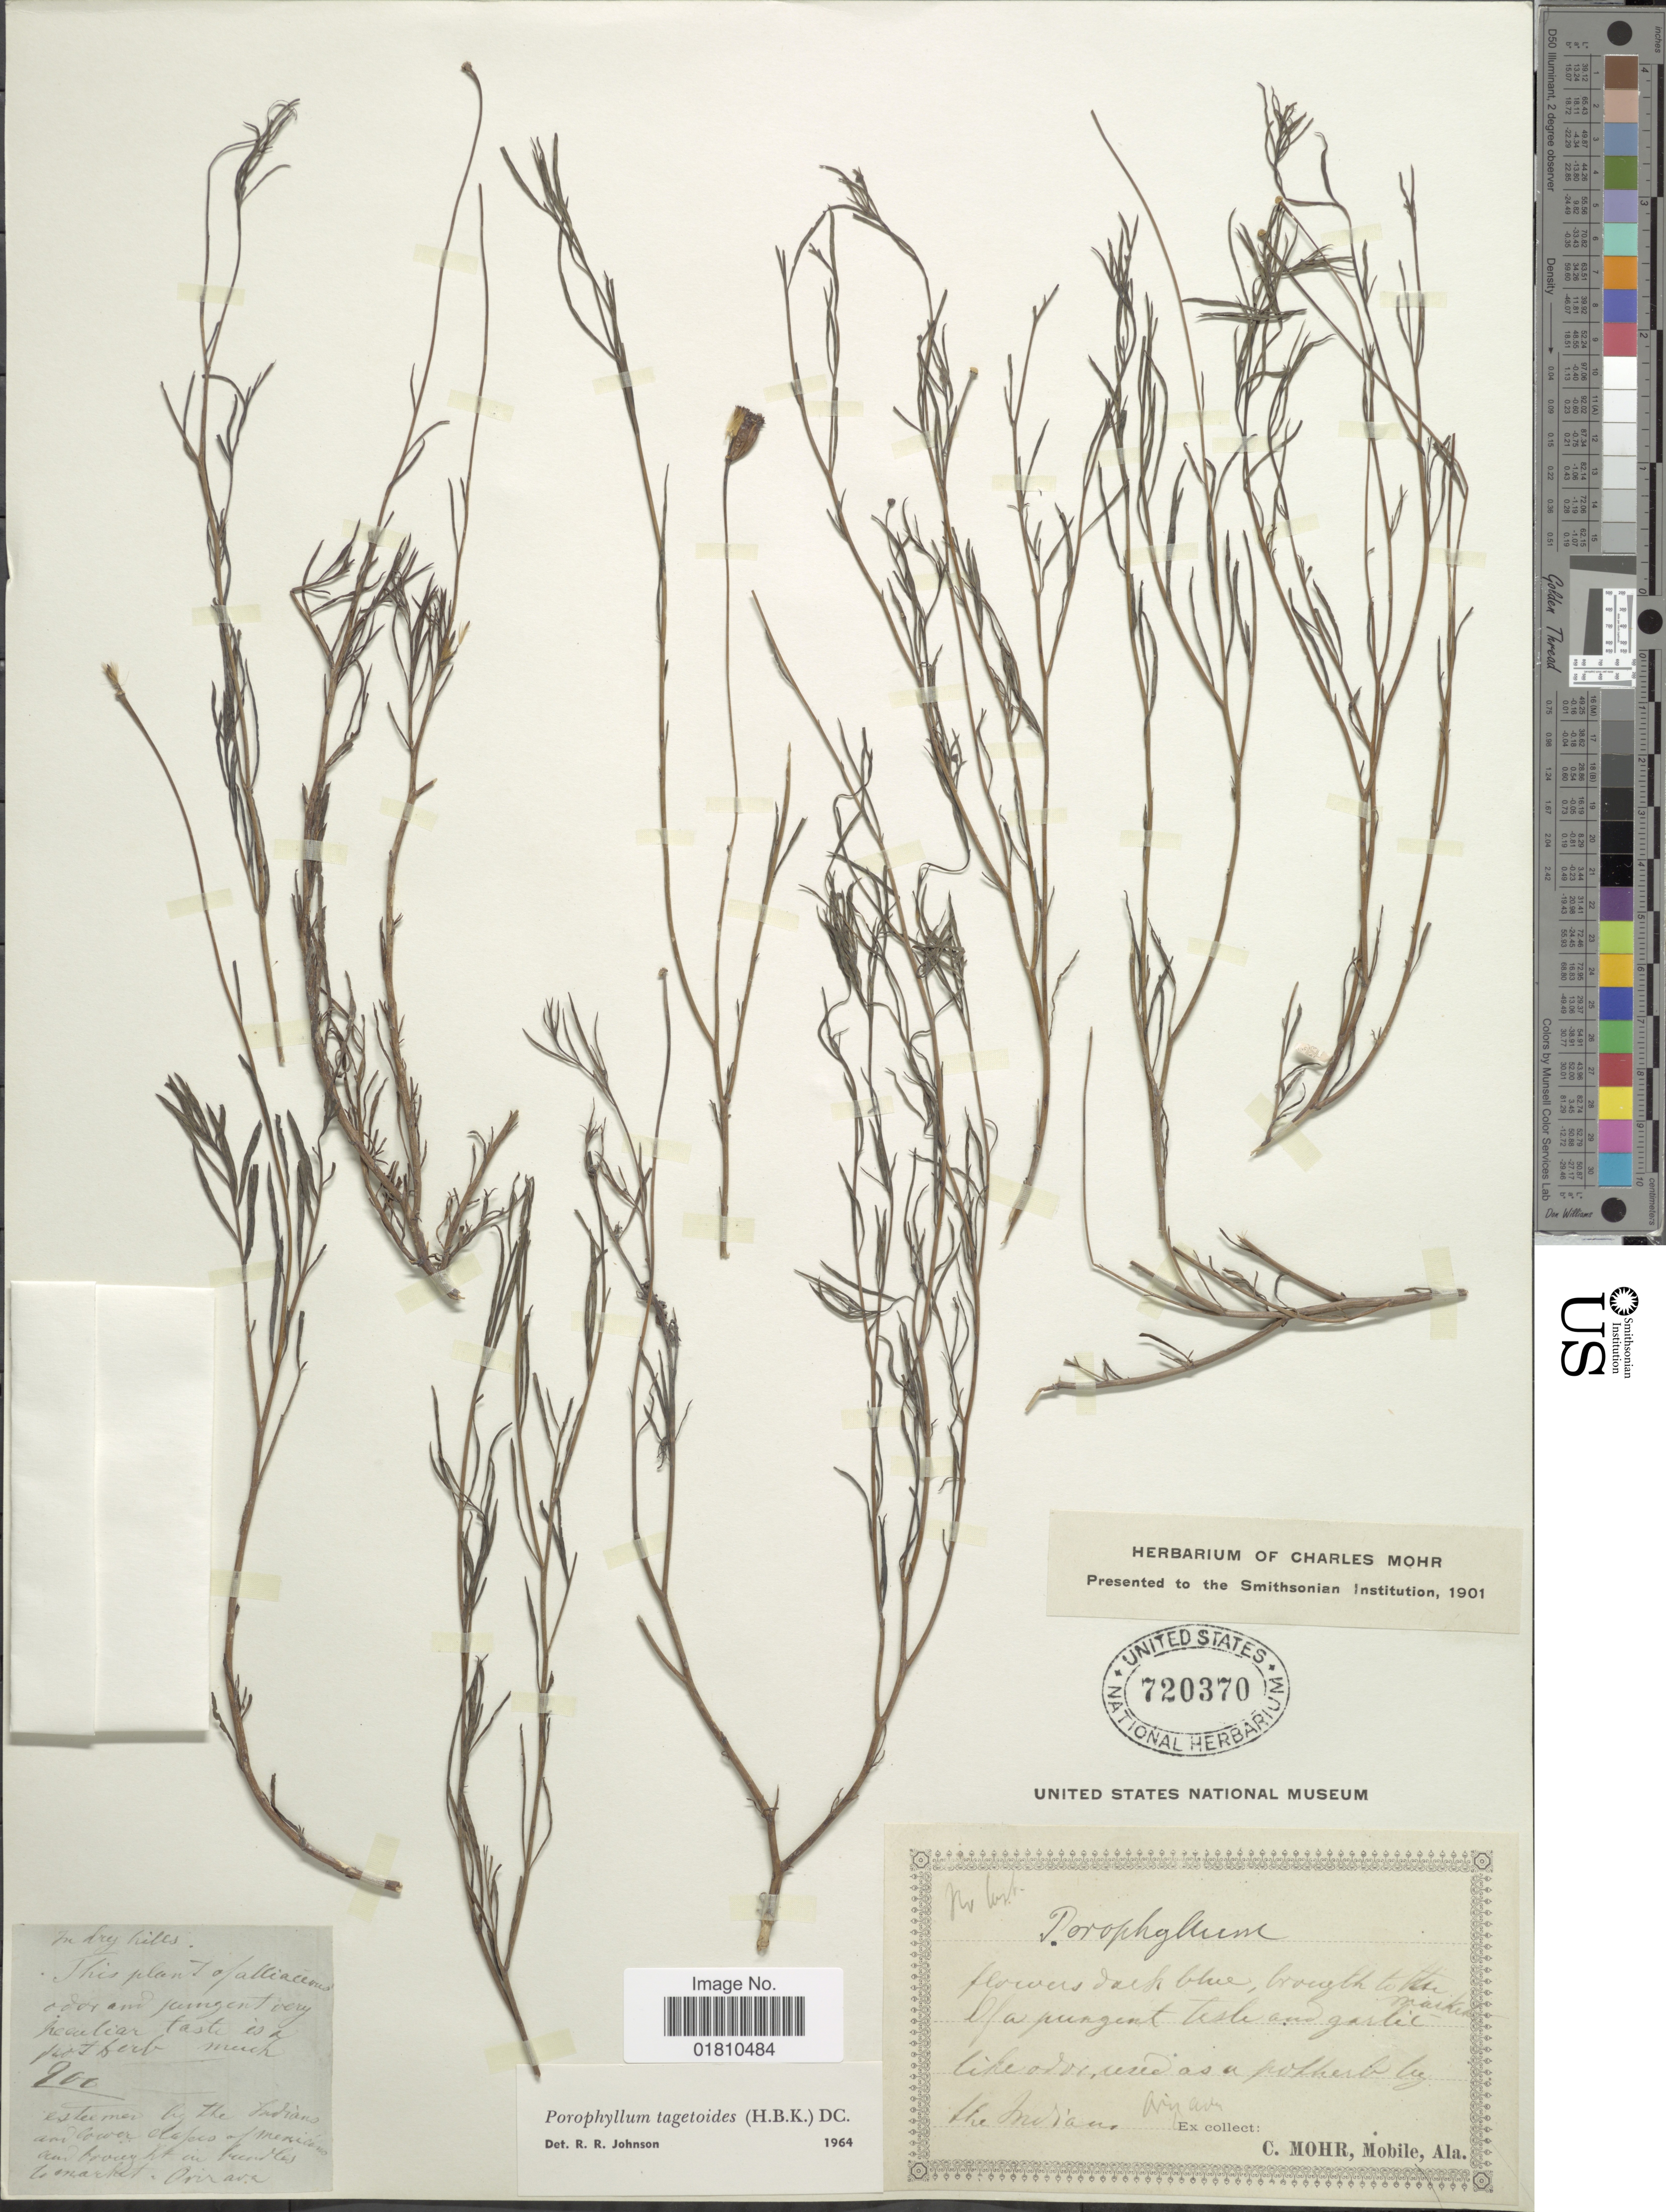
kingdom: Plantae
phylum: Tracheophyta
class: Magnoliopsida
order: Asterales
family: Asteraceae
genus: Porophyllum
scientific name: Porophyllum tagetoides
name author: (Kunth) DC.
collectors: C. T. Mohr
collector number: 113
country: Mexico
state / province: Baja California Sur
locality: La Paz to Ventana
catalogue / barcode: US 720370